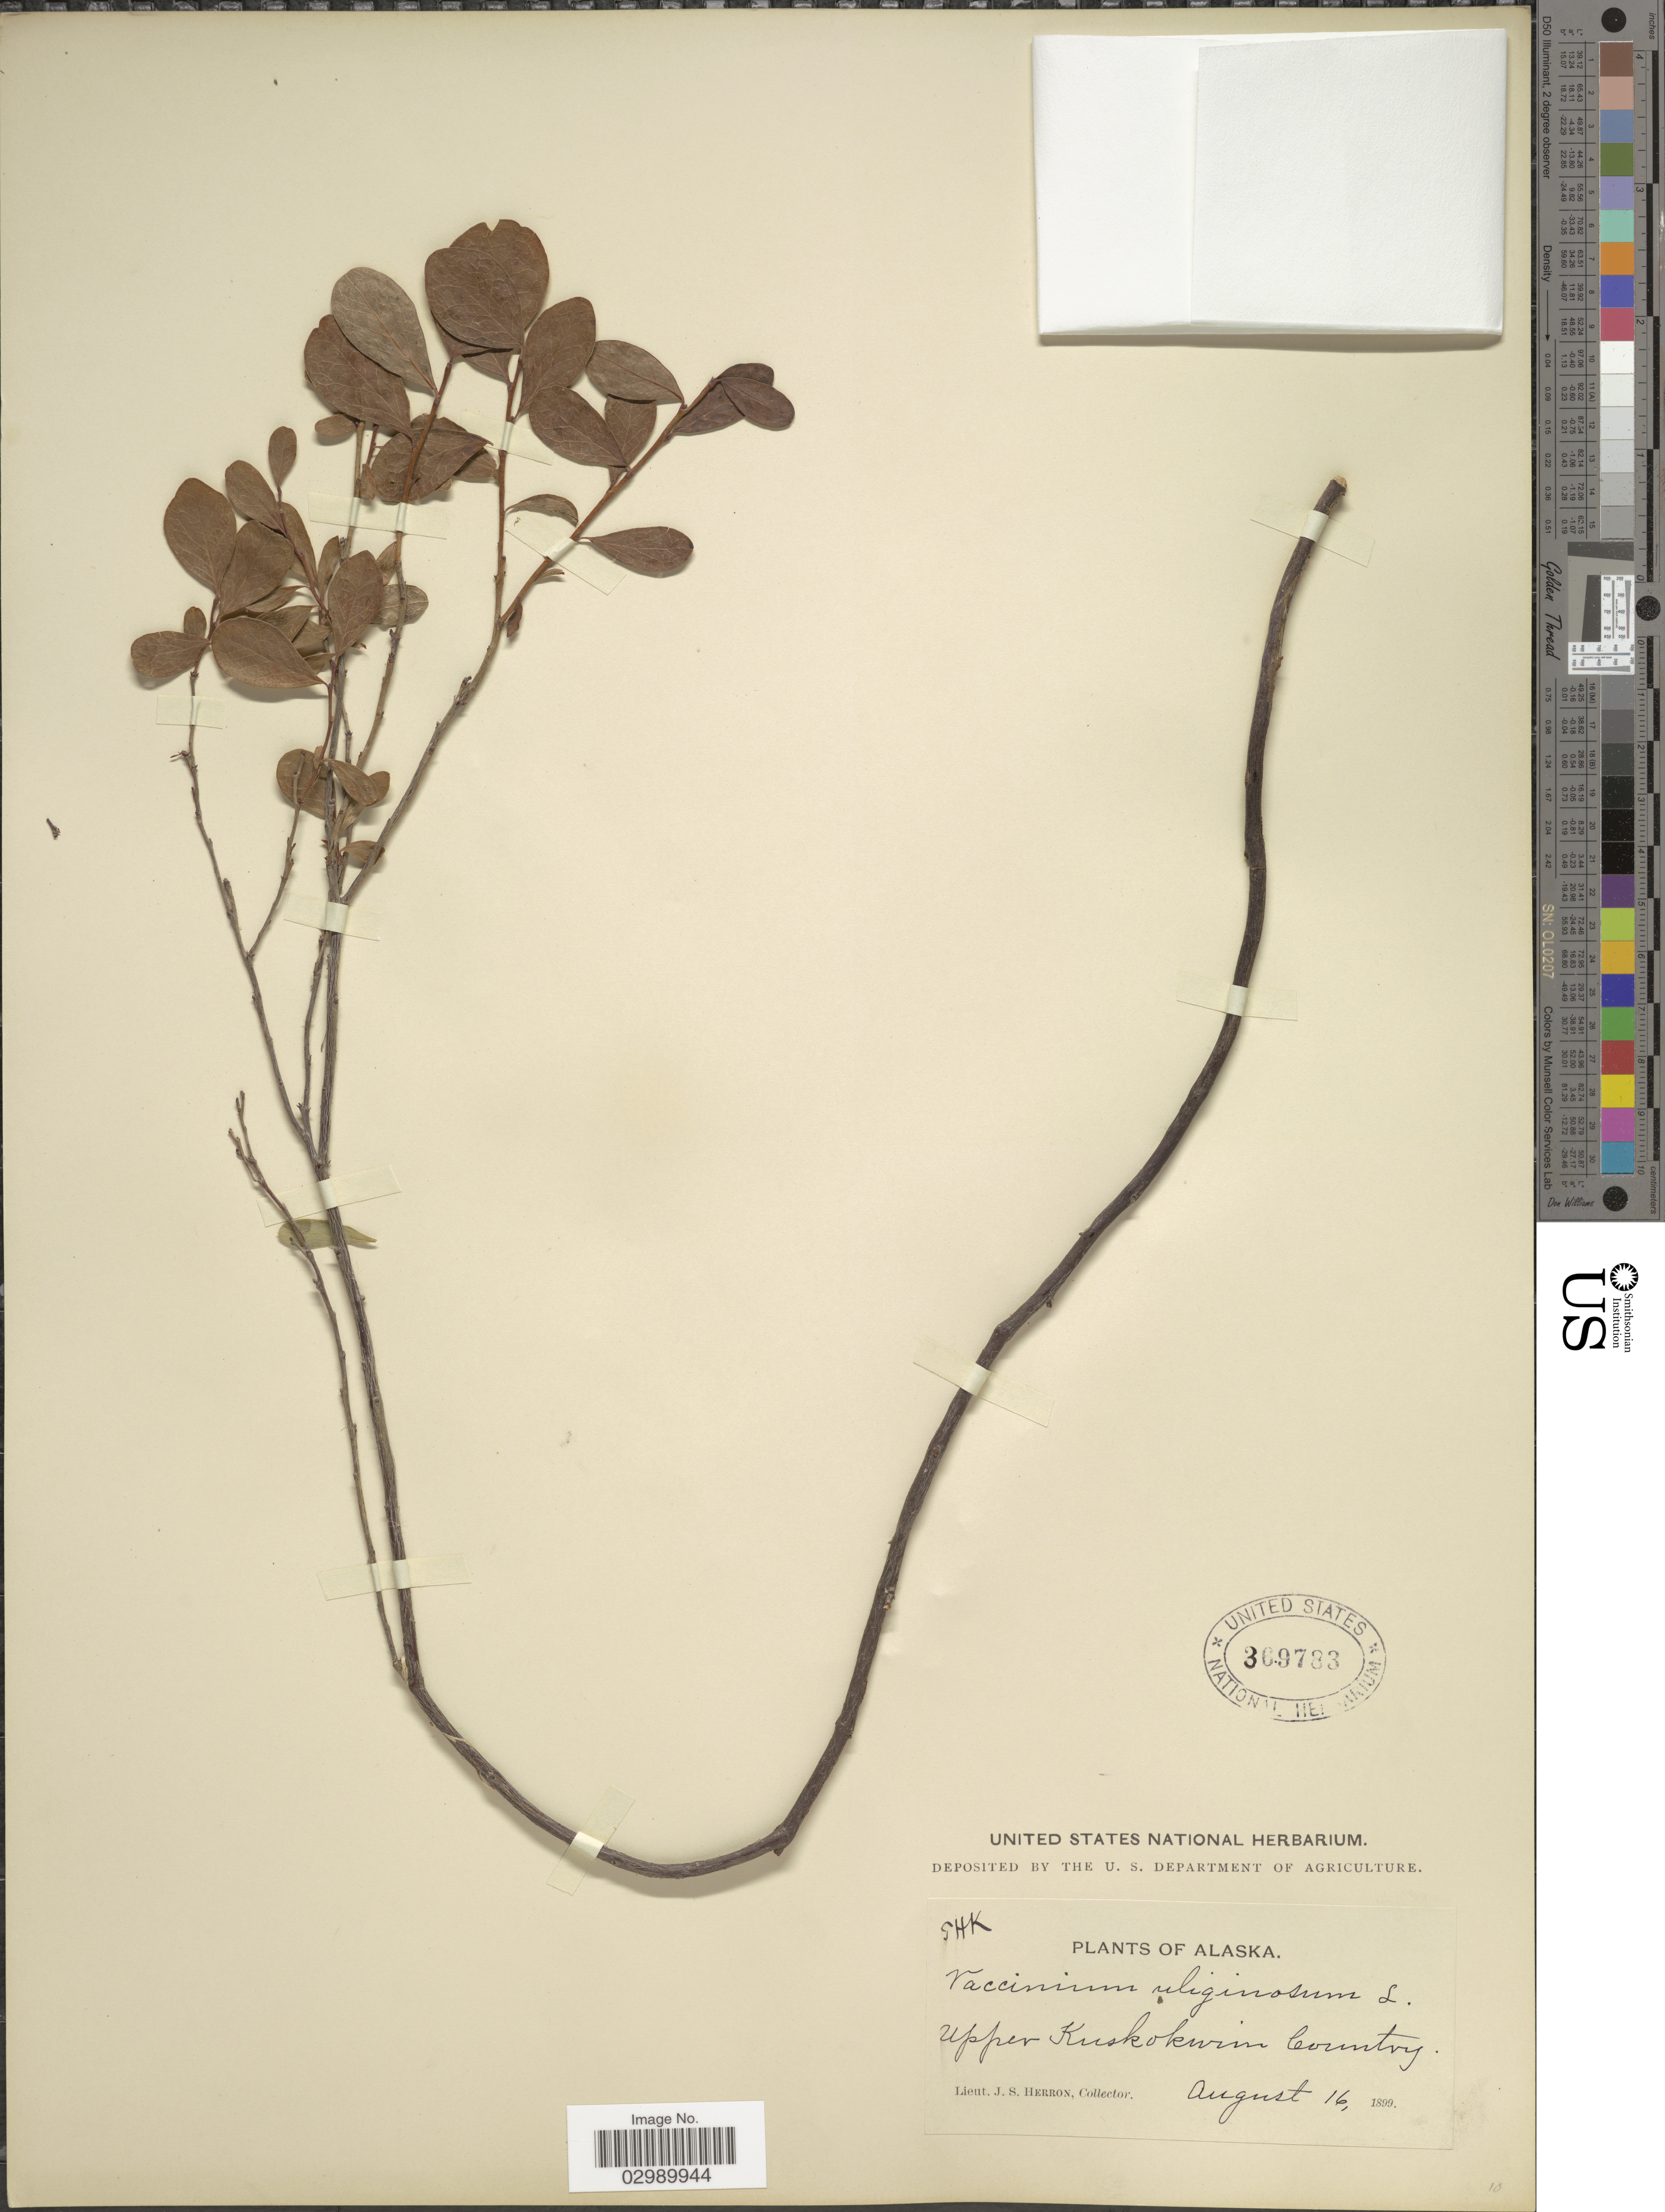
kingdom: Plantae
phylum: Tracheophyta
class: Magnoliopsida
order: Ericales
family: Ericaceae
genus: Vaccinium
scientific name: Vaccinium uliginosum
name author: L.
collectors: J. Herron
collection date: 1899-08-16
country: United States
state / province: Alaska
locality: Upper Kuskokwim County.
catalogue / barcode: US 369783